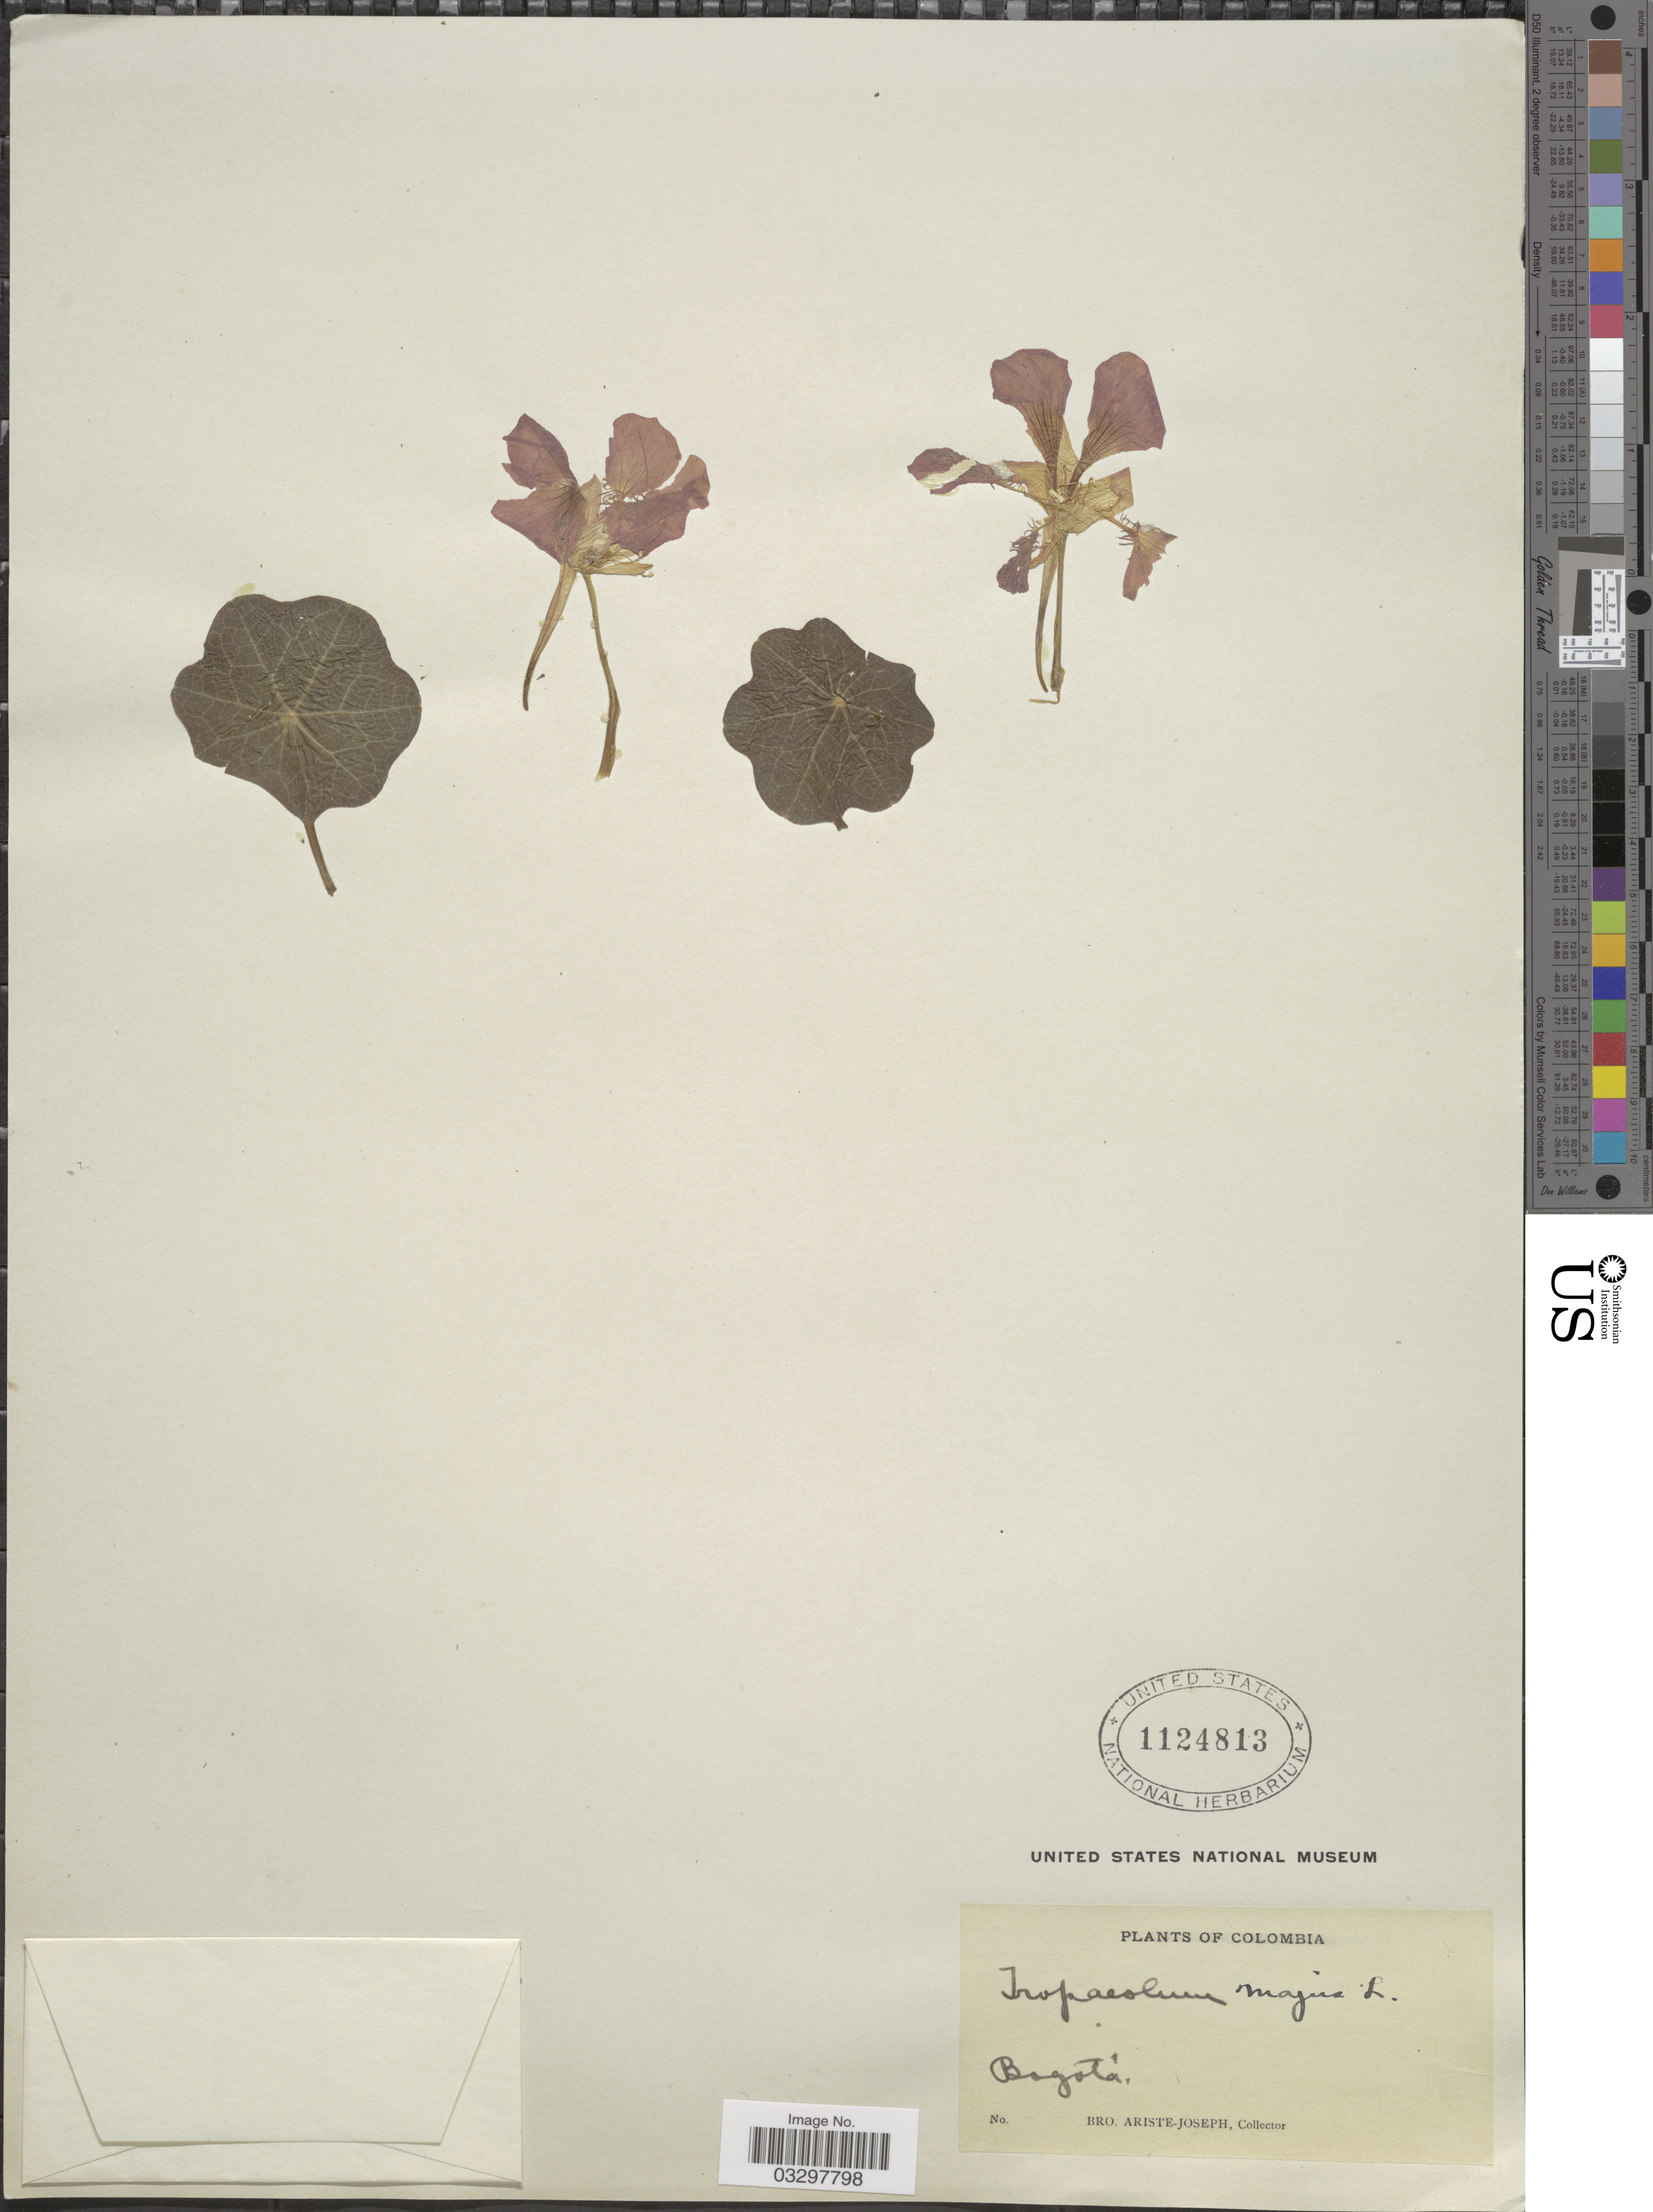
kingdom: Plantae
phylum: Tracheophyta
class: Magnoliopsida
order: Brassicales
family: Tropaeolaceae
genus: Tropaeolum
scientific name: Tropaeolum majus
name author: L.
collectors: Bro. Ariste-Joseph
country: Colombia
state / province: Bogota D.C.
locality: Bogotá.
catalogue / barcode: US 1124813